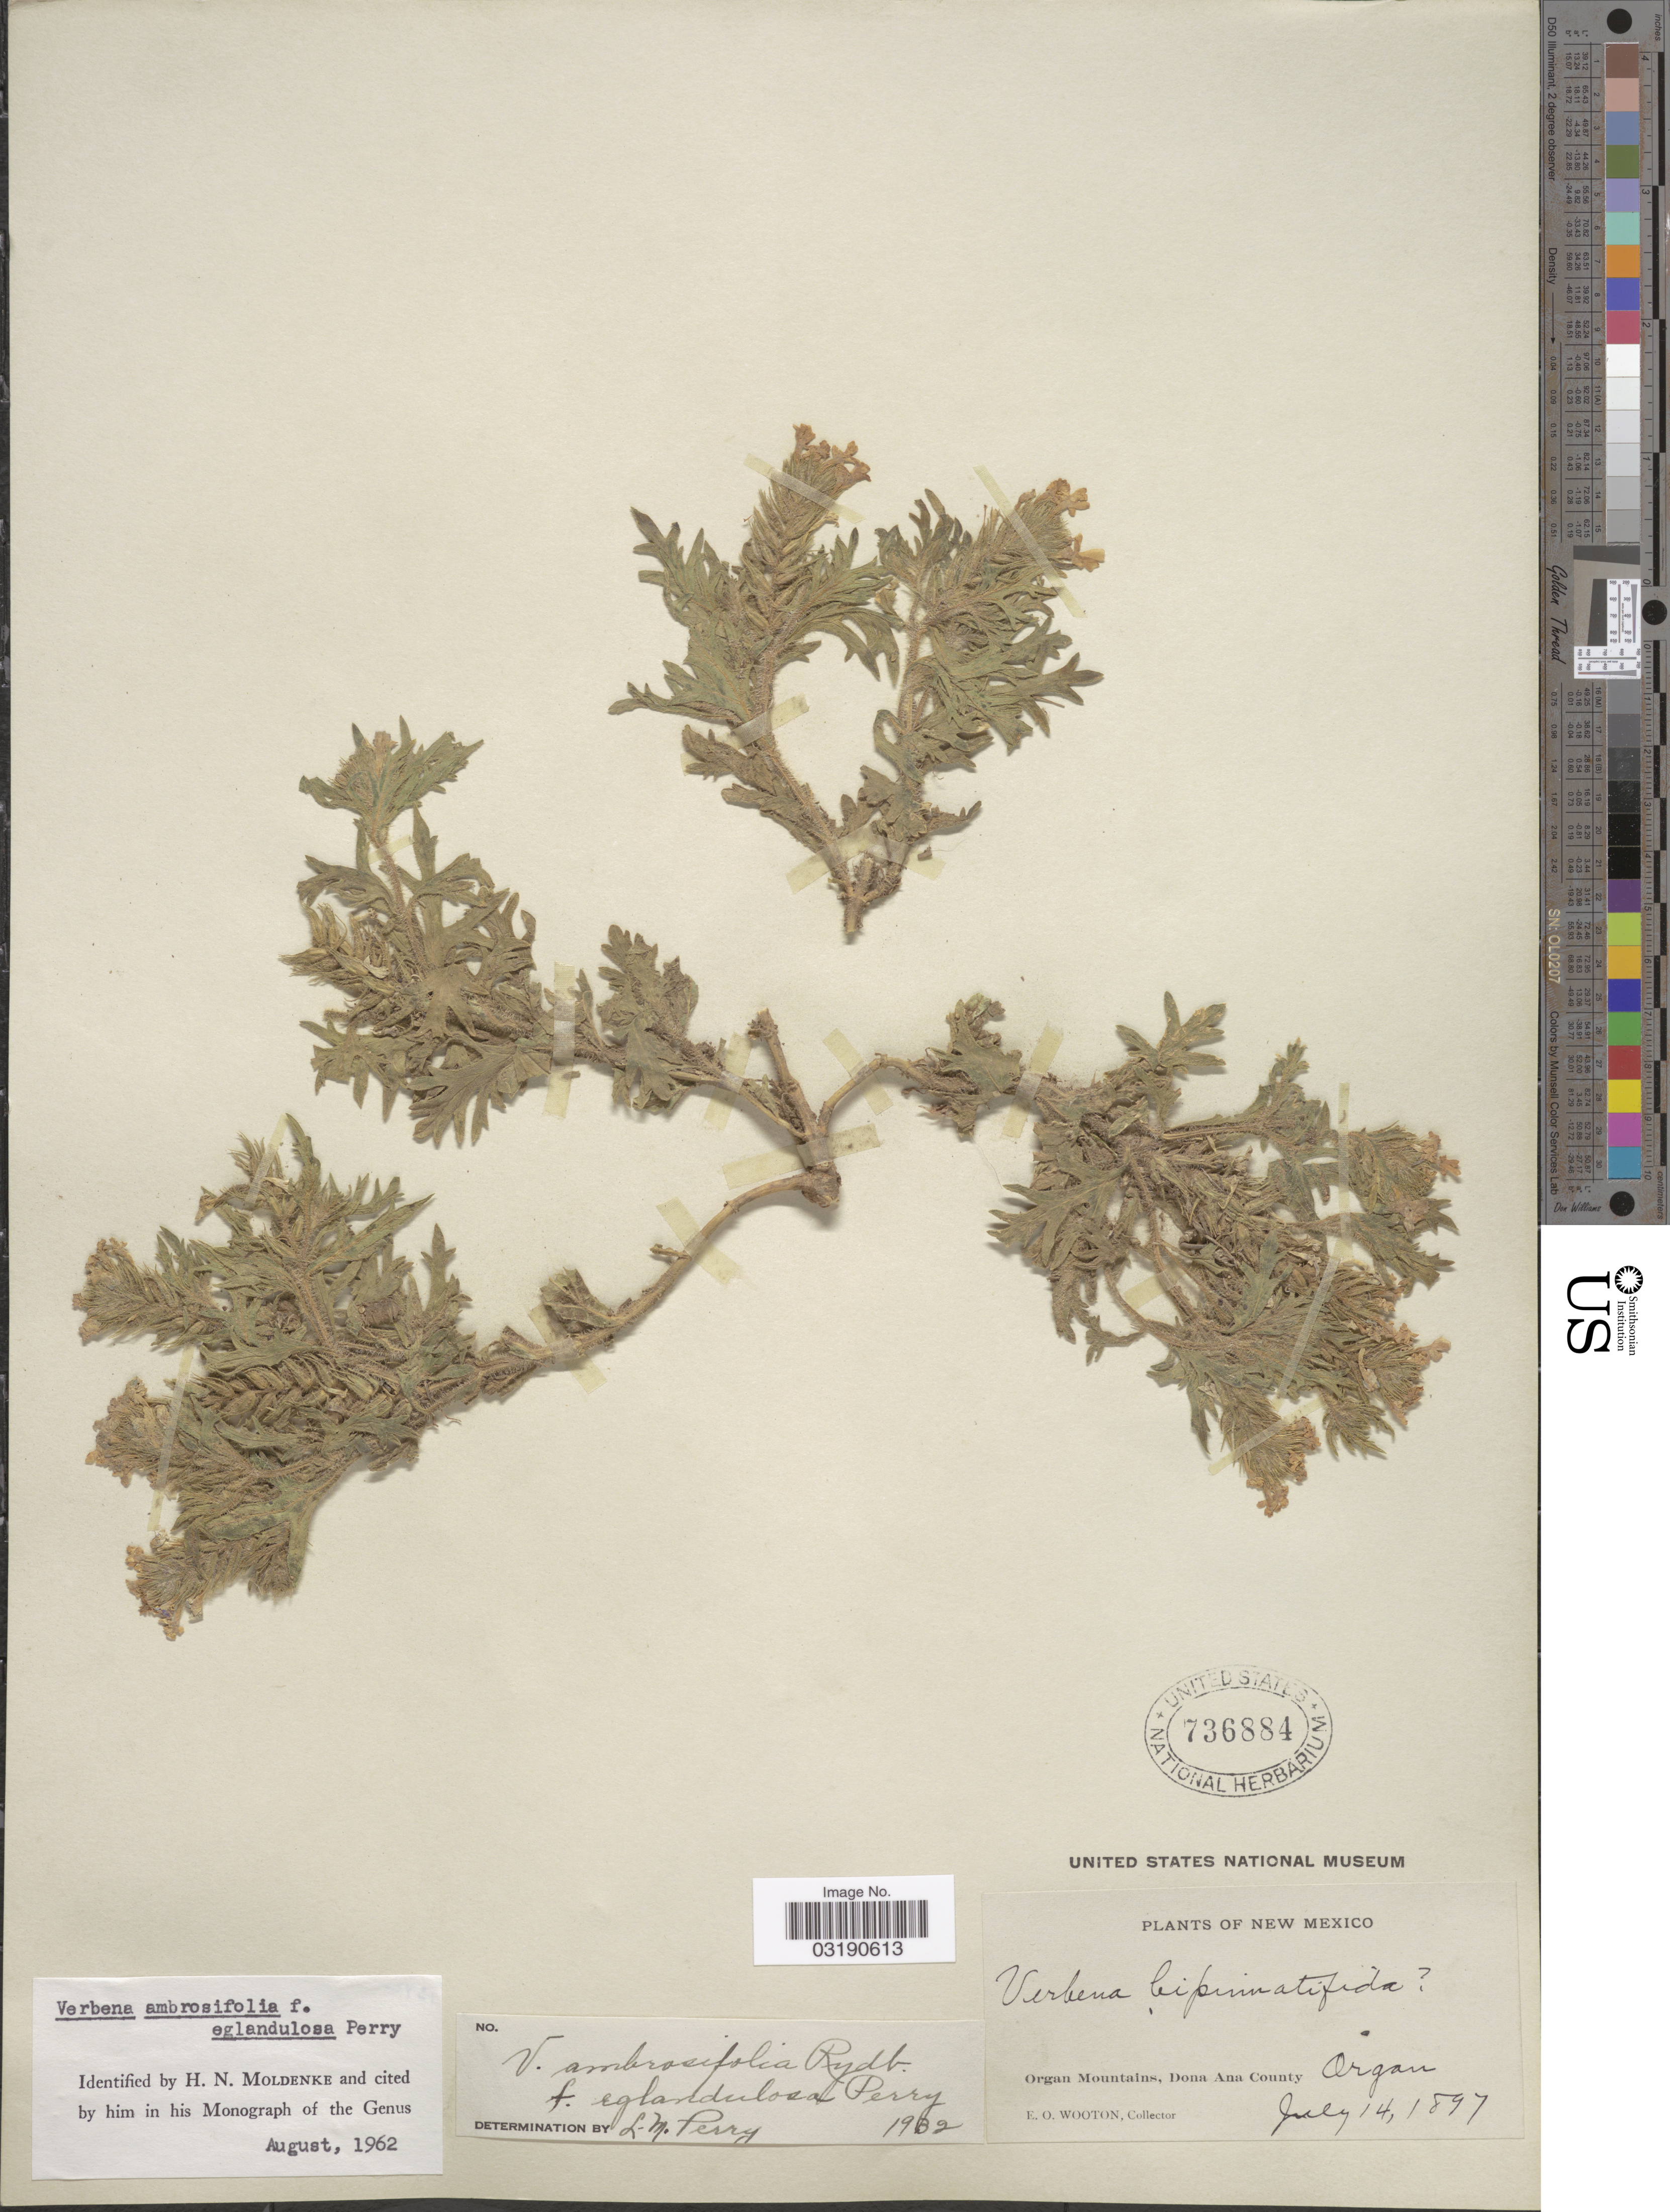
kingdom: Plantae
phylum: Tracheophyta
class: Magnoliopsida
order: Lamiales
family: Verbenaceae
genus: Verbena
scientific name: Verbena ambrosiifolia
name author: Rydb. ex Small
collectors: E. O. Wooton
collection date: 1897-07-14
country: United States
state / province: New Mexico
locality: Organ Mountains, Dona Ana County, Organ.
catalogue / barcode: US 736884